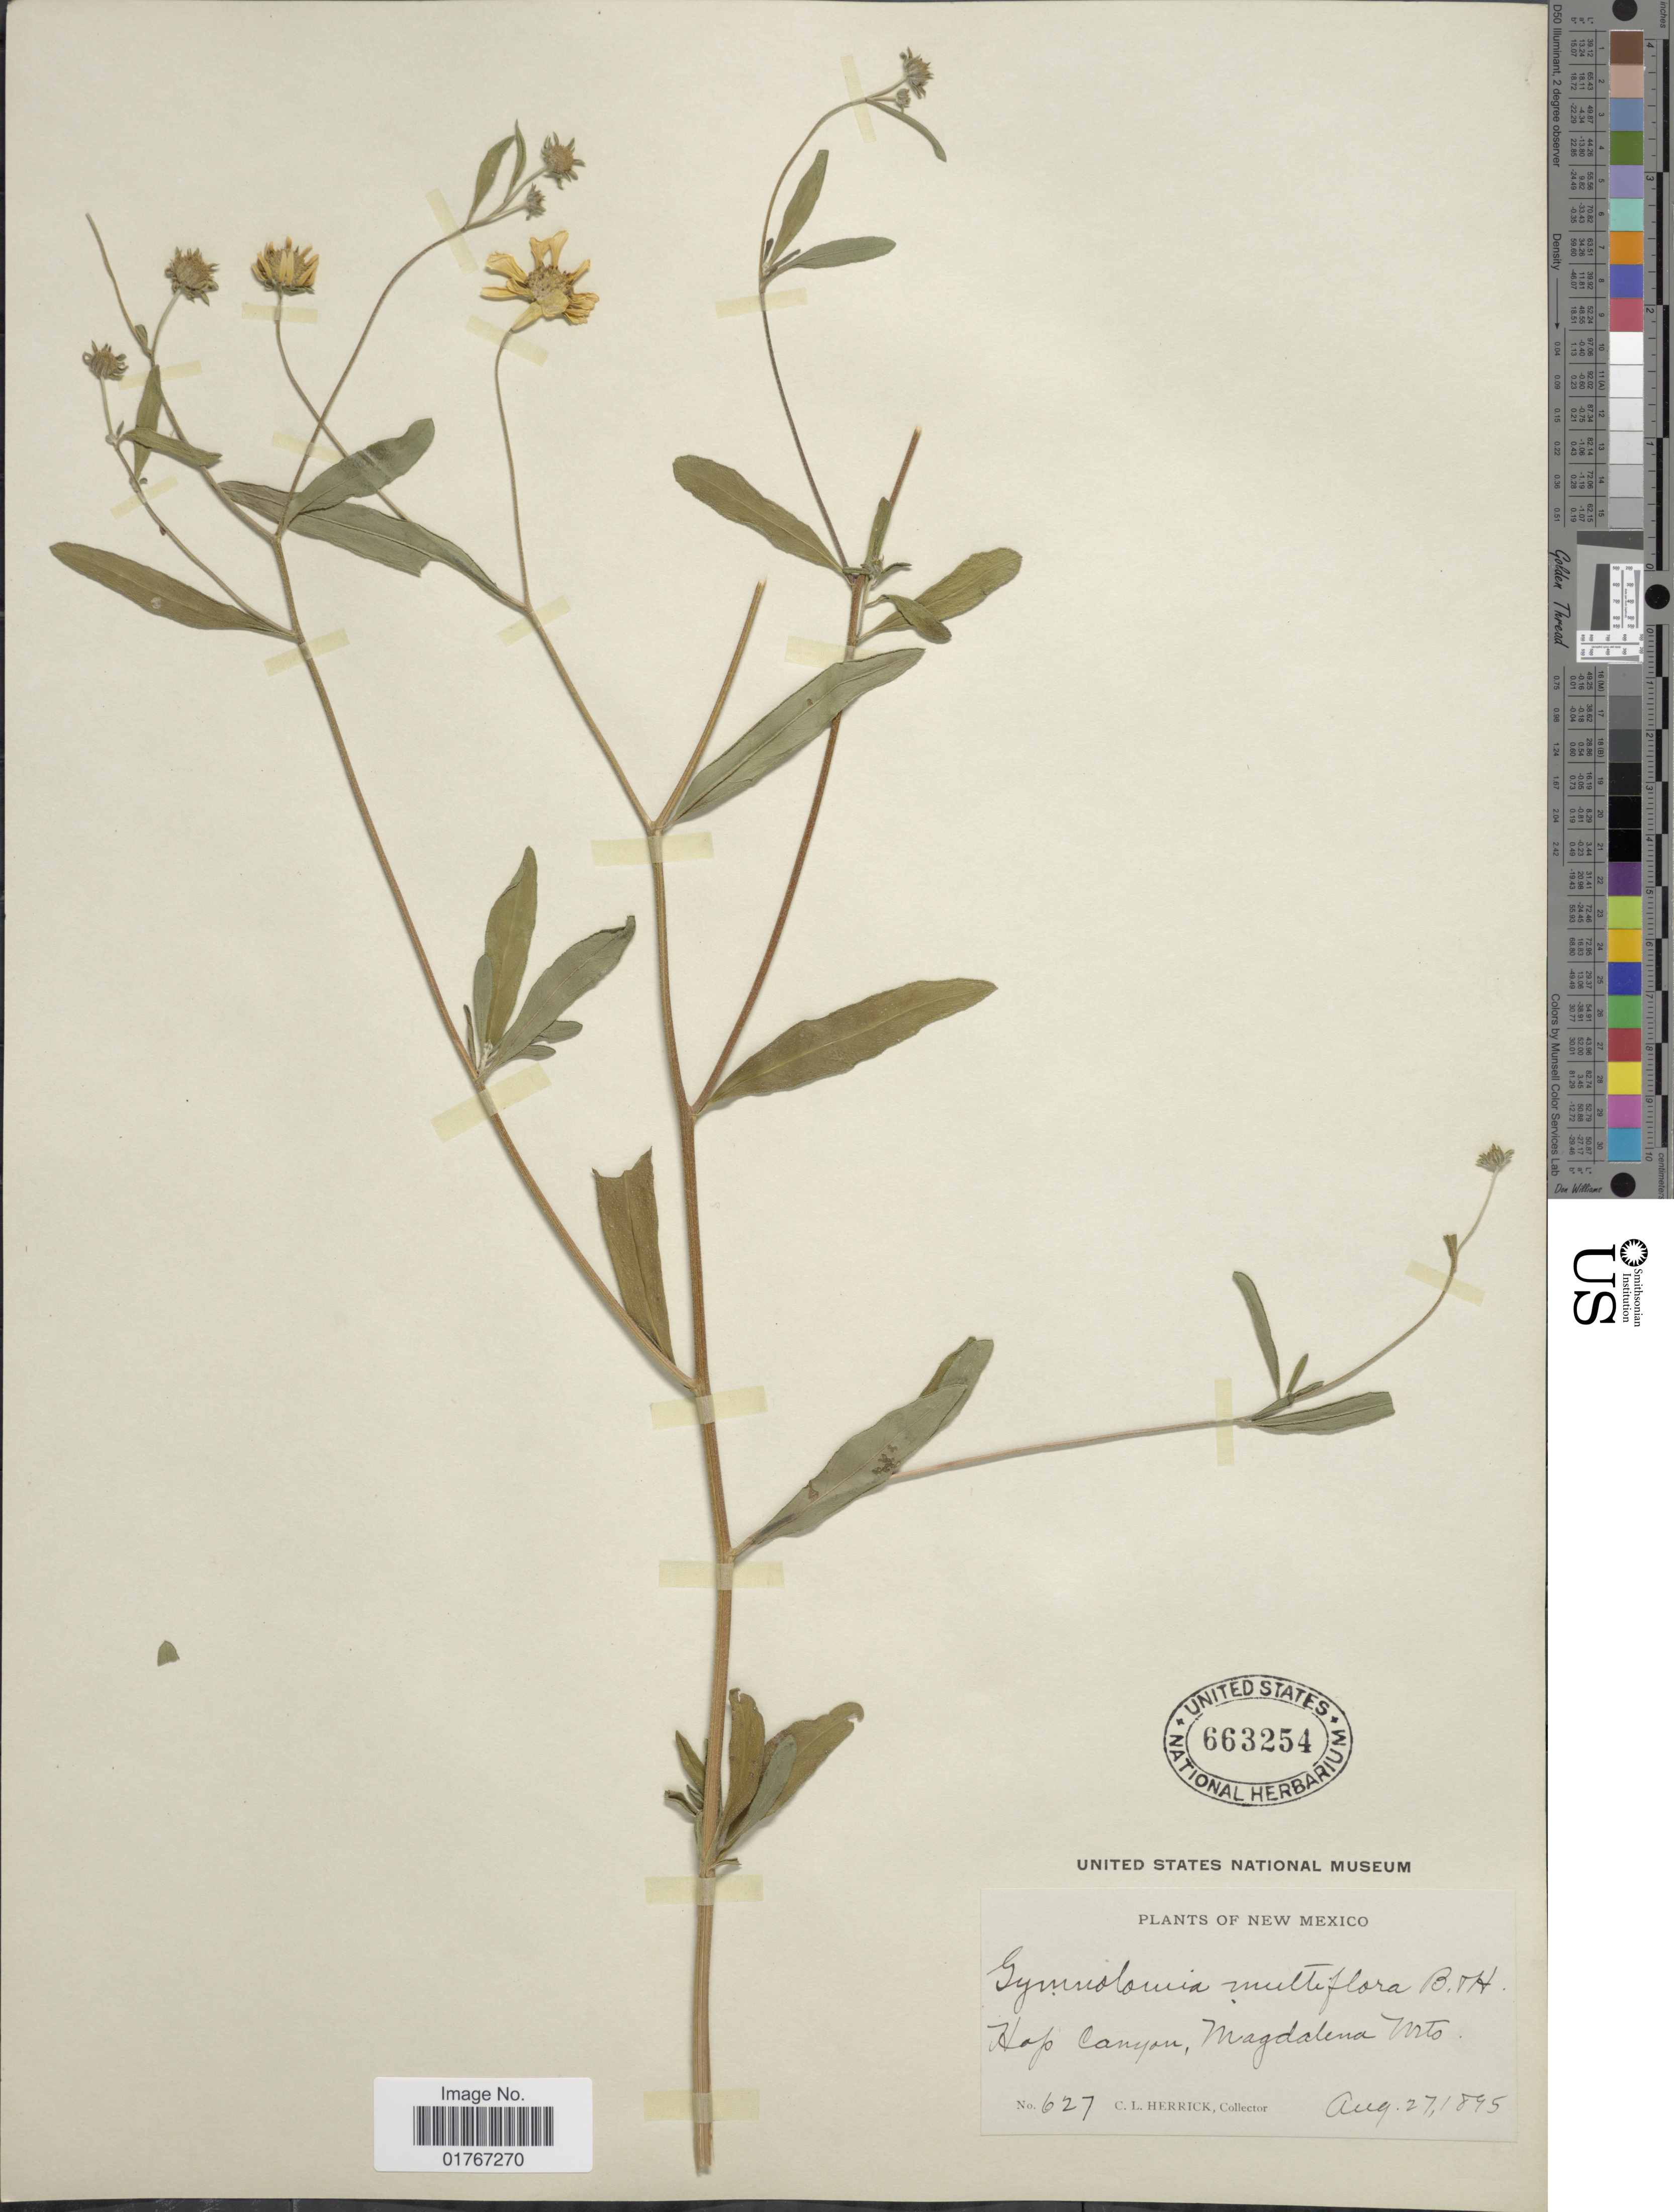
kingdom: Plantae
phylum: Tracheophyta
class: Magnoliopsida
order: Asterales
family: Asteraceae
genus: Heliomeris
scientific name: Heliomeris multiflora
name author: Nutt.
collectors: C. Herrick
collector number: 627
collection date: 1895-08-27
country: United States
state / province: New Mexico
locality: Hop Canyon, Magdalena Mts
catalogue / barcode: US 663254